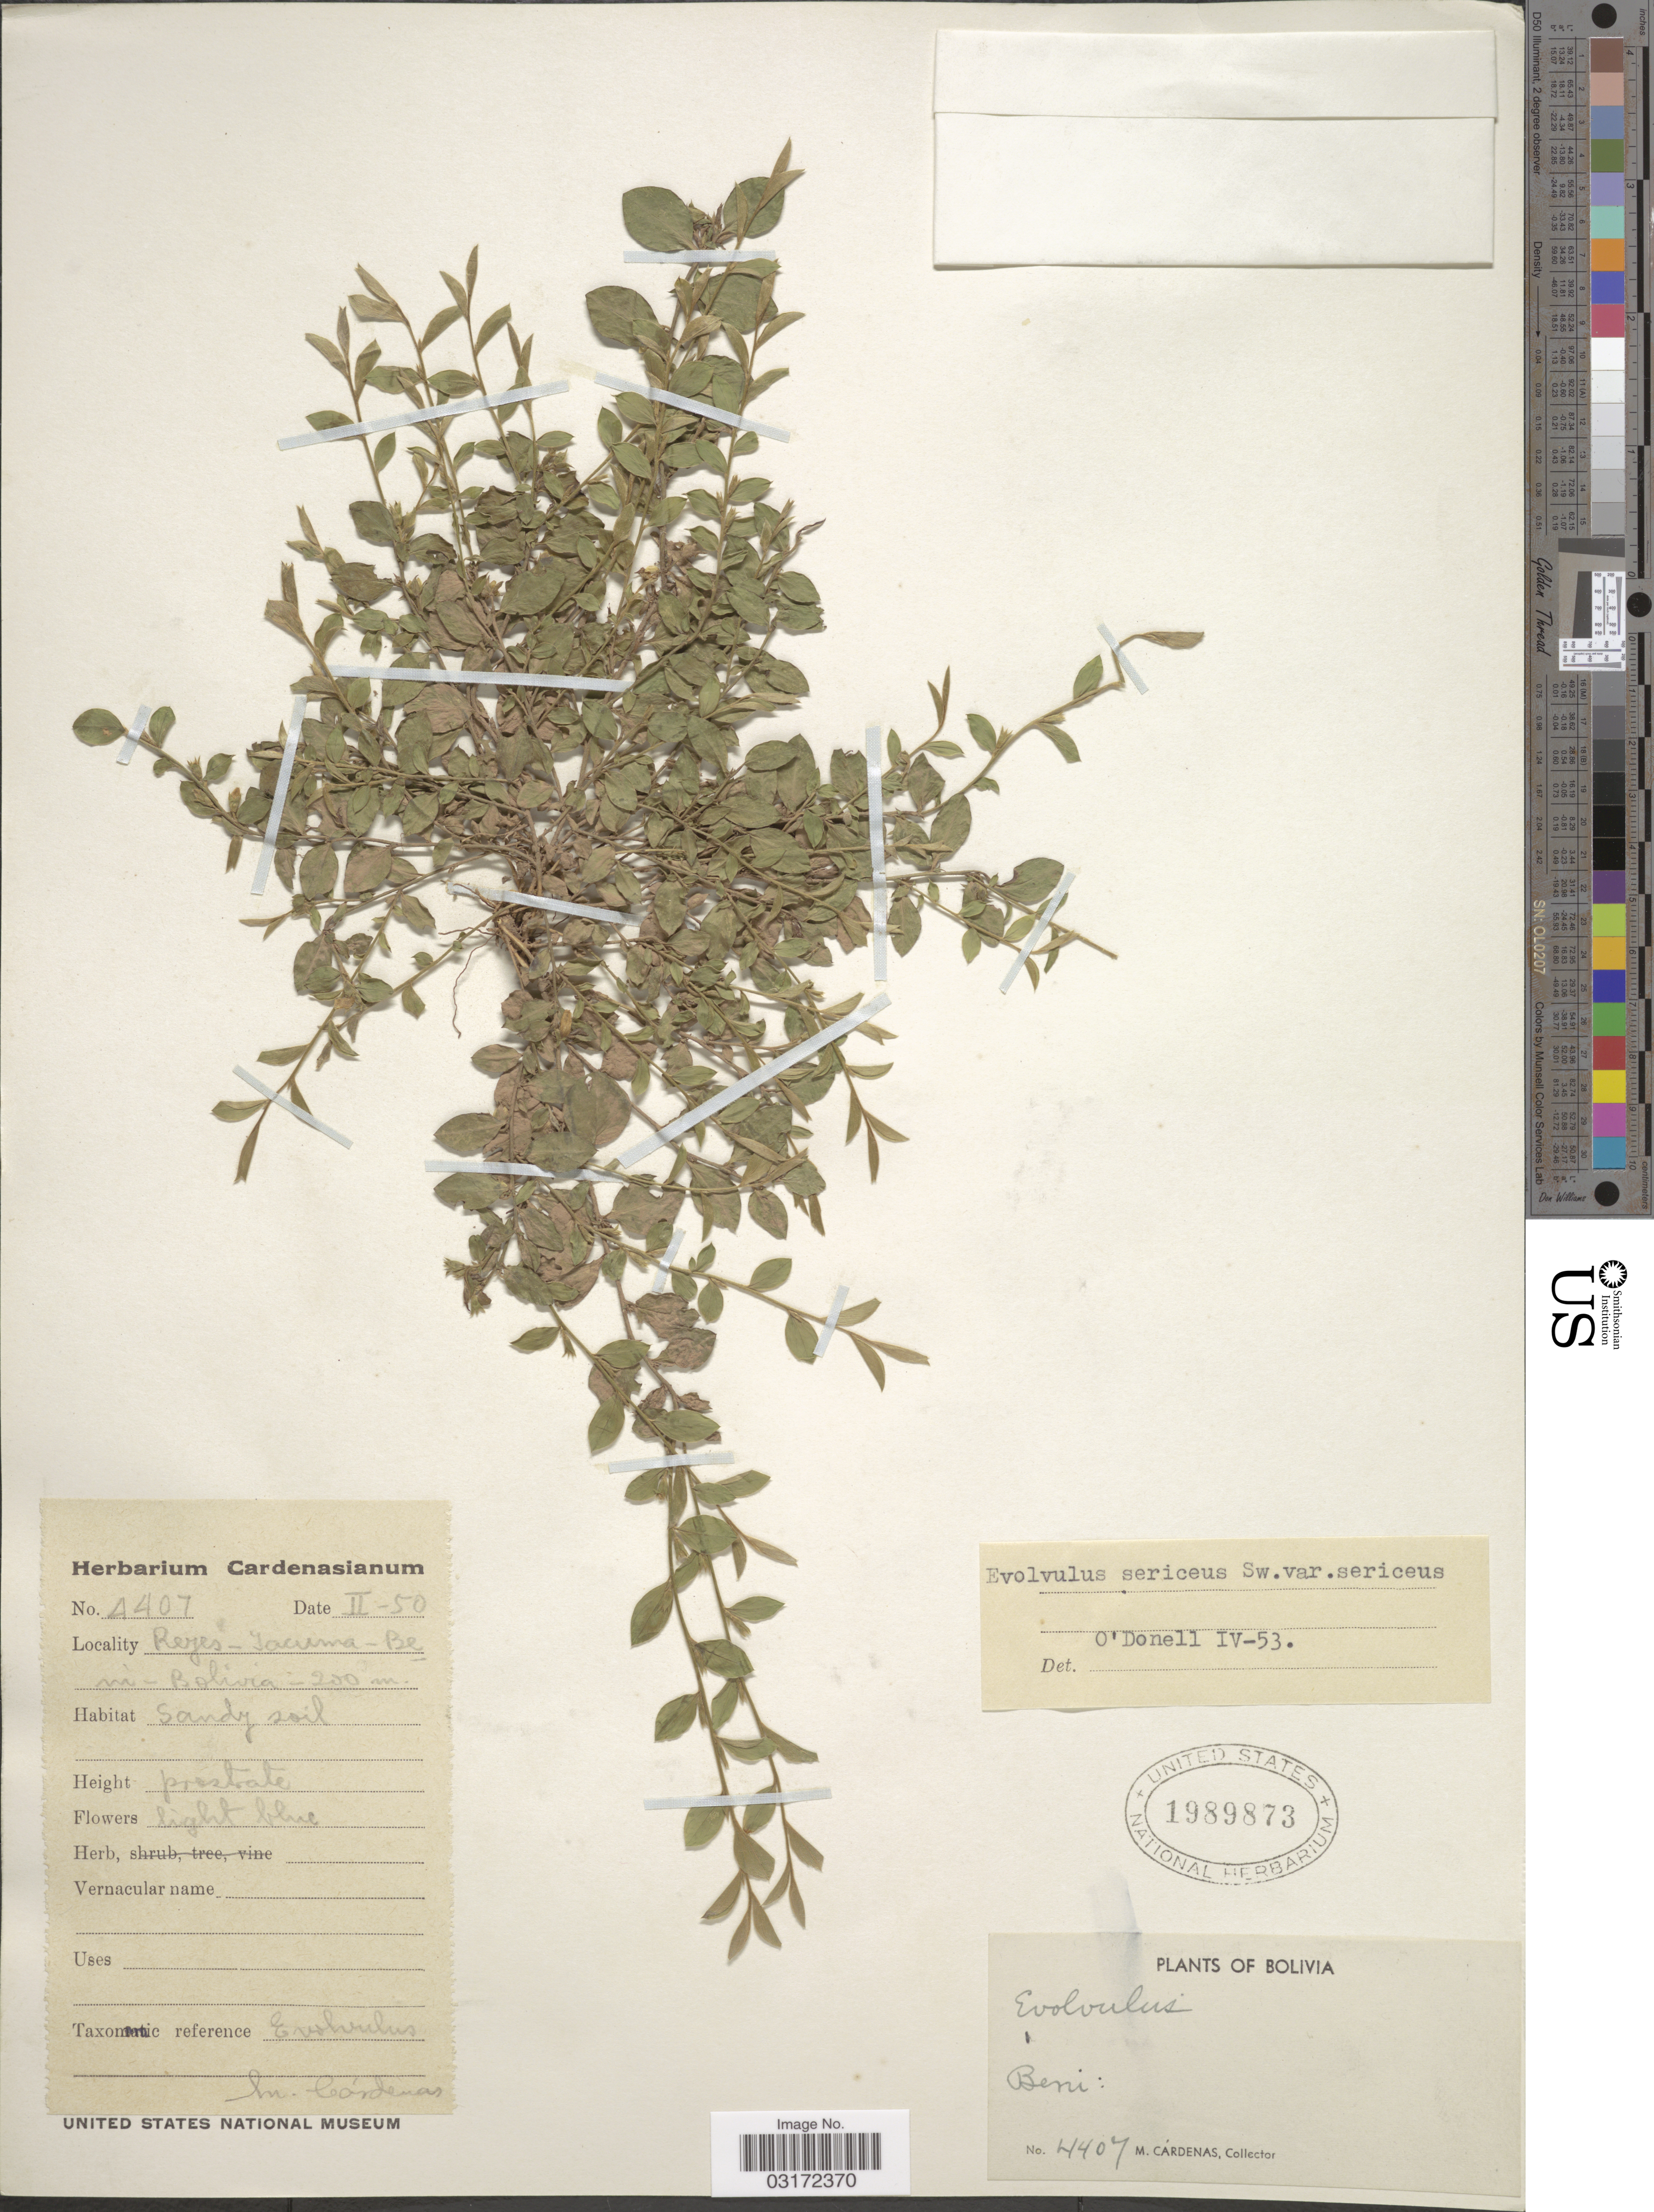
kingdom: Plantae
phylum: Tracheophyta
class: Magnoliopsida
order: Solanales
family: Convolvulaceae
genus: Evolvulus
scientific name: Evolvulus sericeus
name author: Sw.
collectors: M. Cárdenas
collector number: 4407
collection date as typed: Transcribed d/m/y: /2/50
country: Bolivia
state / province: Beni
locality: Reyes-Tacuma.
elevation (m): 200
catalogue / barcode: US 1989873